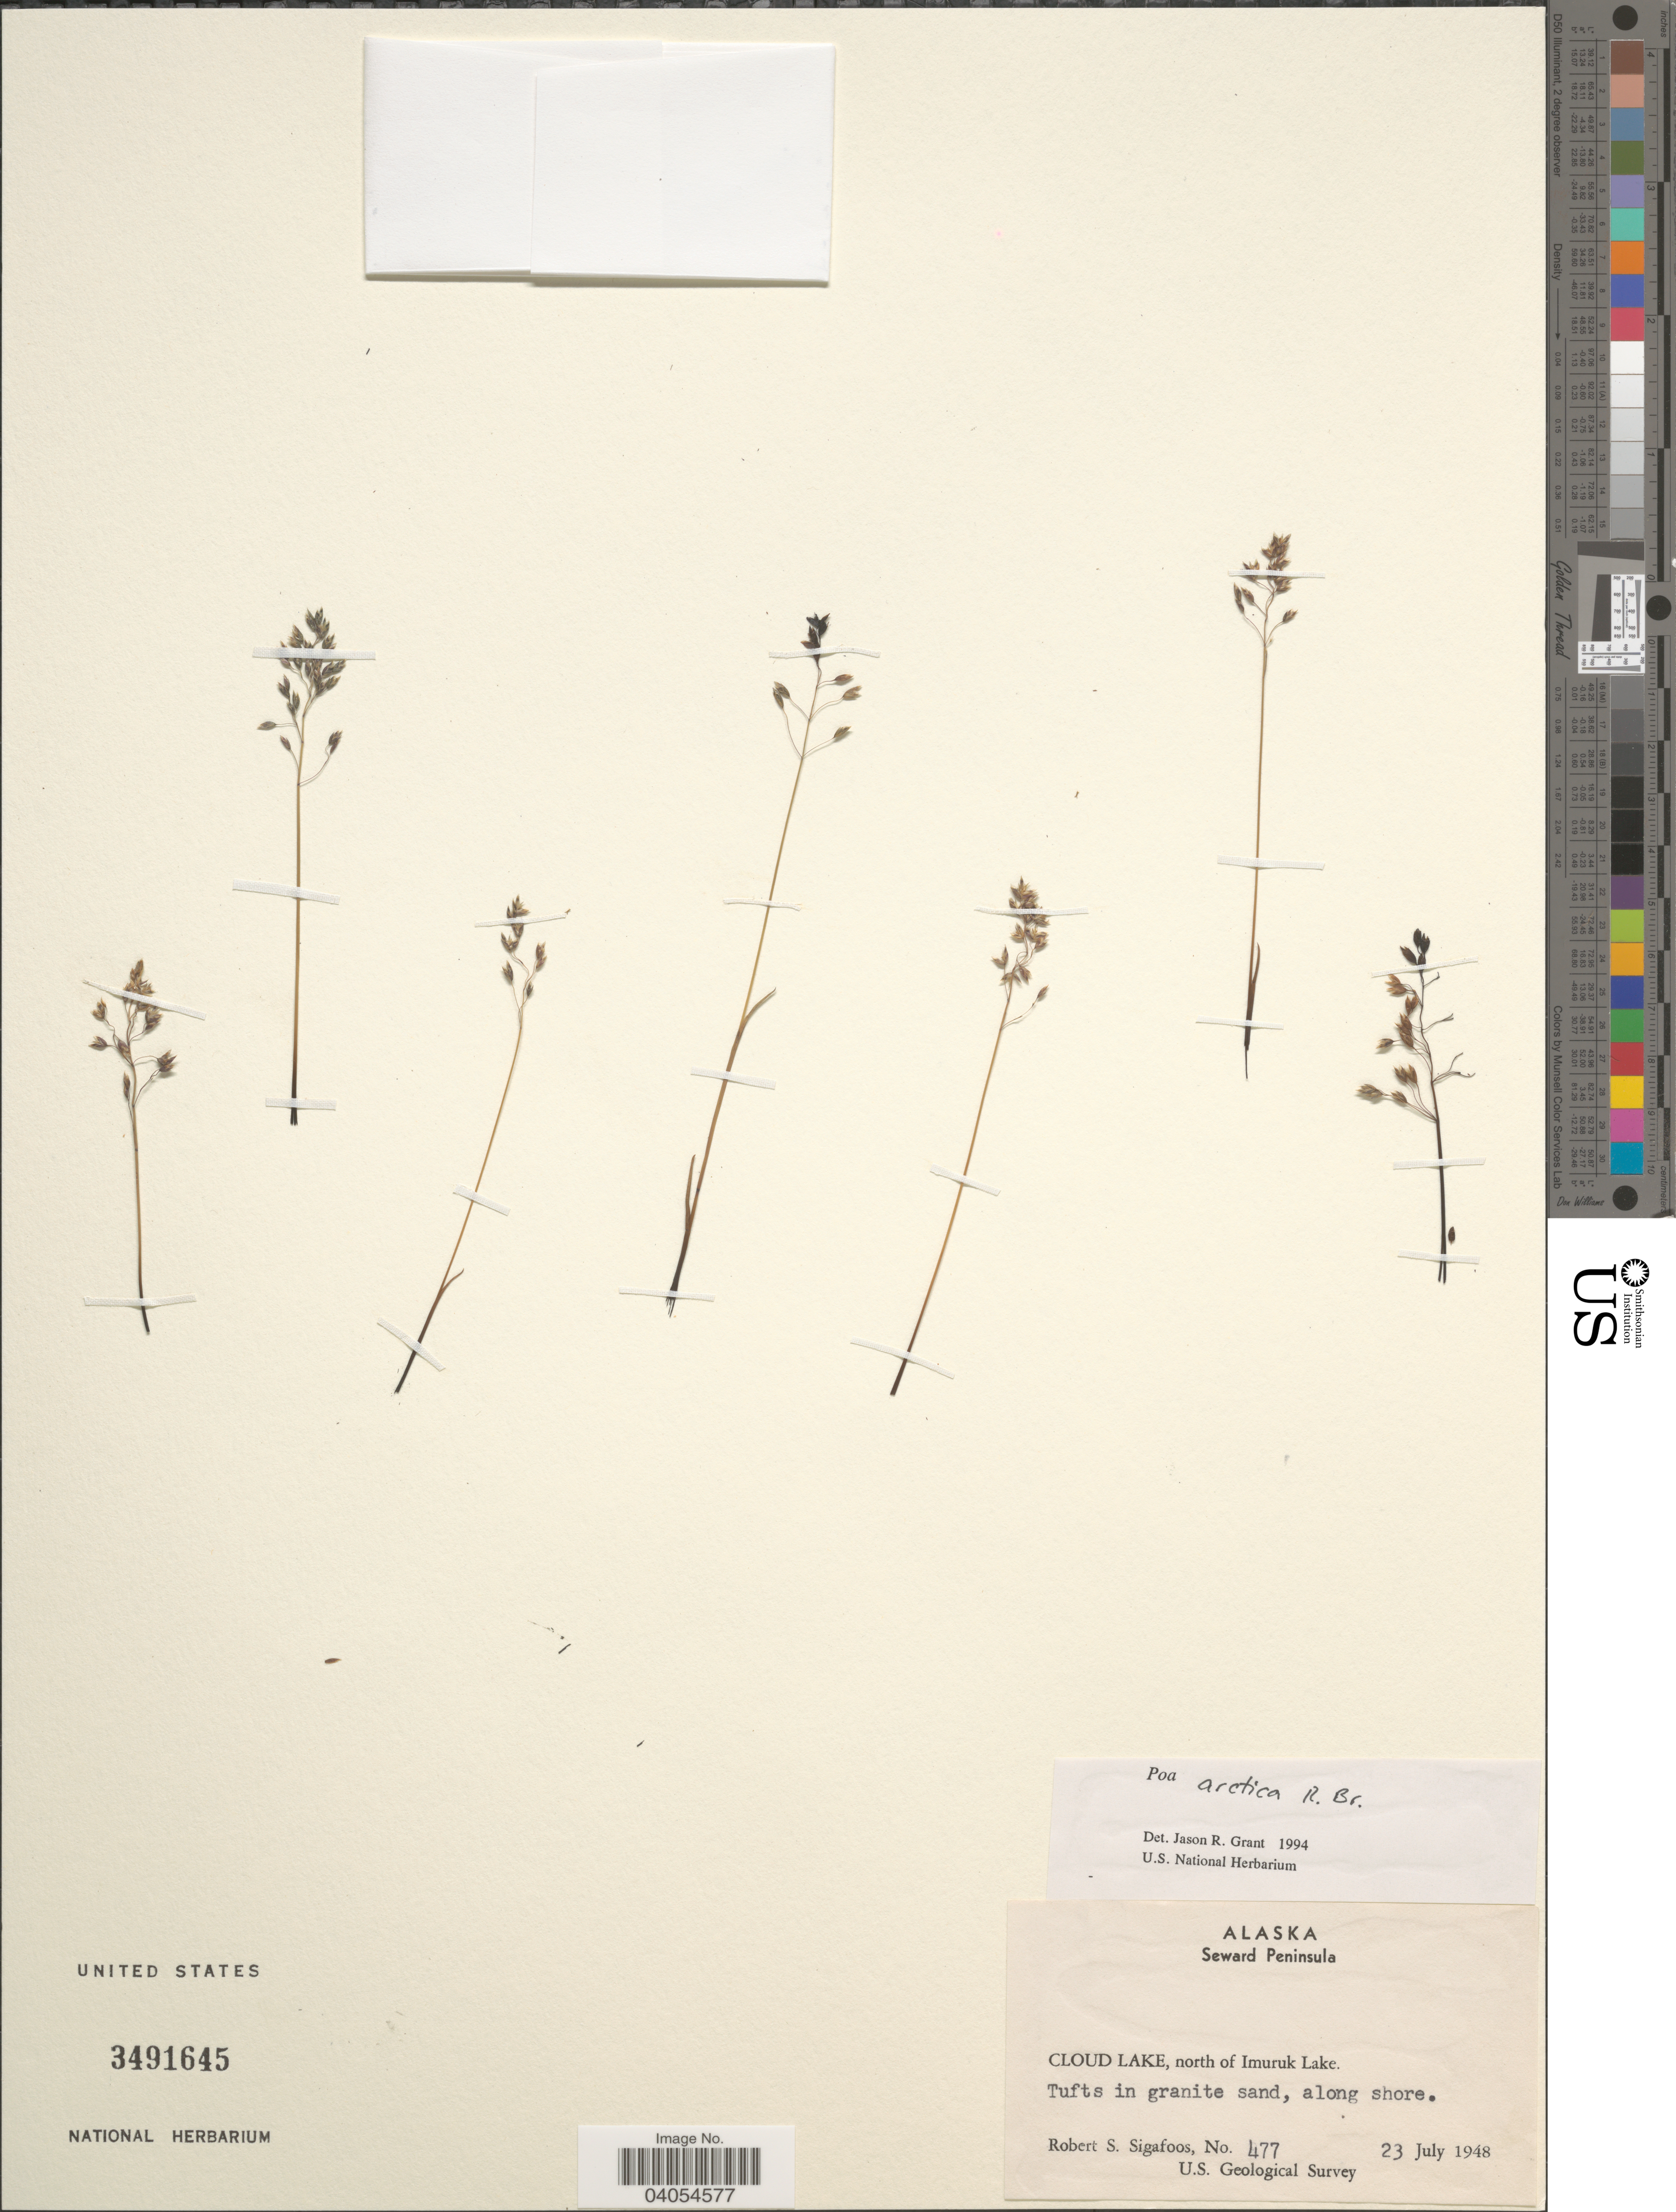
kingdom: Plantae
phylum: Tracheophyta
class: Liliopsida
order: Poales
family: Poaceae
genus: Poa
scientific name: Poa arctica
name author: R. Br.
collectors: R. Sigafoos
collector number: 477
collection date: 1948-07-23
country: United States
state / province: Alaska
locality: Seward Peninsula. Cloud Lake, north of Imuruk Lake. Tufts in granite sand, along shore.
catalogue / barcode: US 3491645